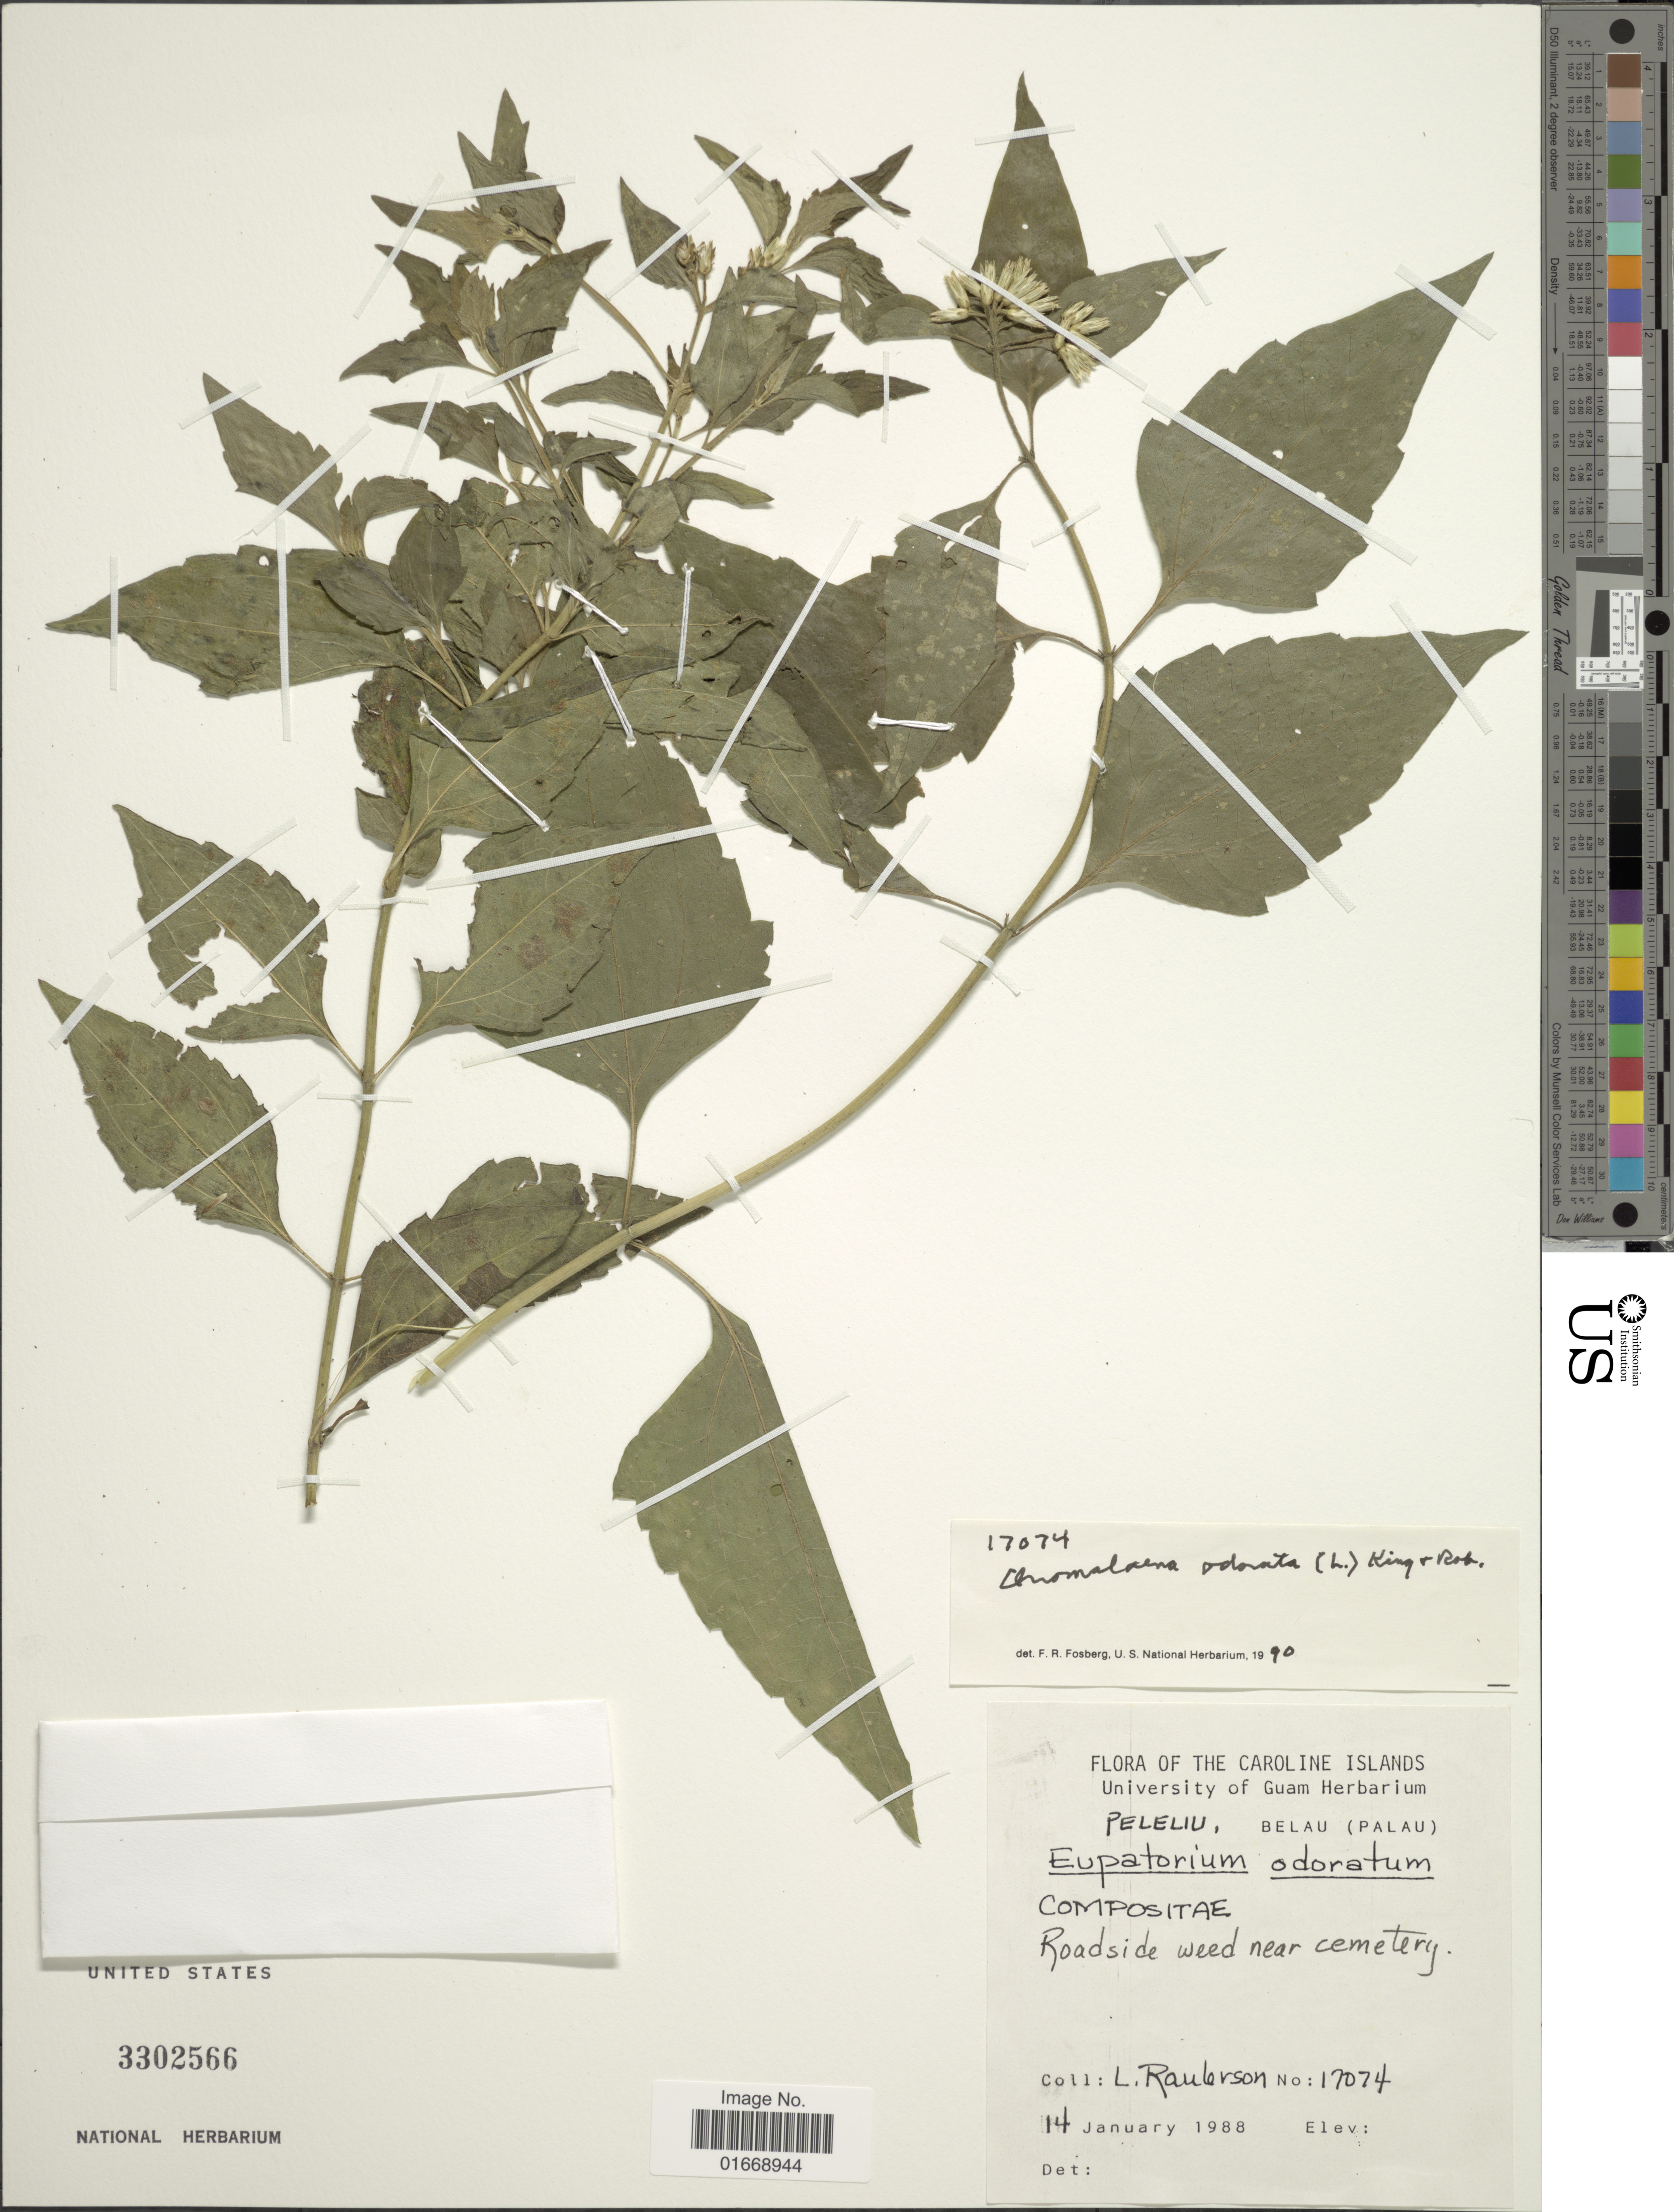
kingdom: Plantae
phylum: Tracheophyta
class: Magnoliopsida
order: Asterales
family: Asteraceae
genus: Chromolaena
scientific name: Chromolaena odorata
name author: (L.) R.M. King & H. Rob.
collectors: L. Raulerson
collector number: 17074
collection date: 1988-01-14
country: Palau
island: Beliliou [Peleliu]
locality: Peleliu, Belau (Palau)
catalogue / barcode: US 3302566